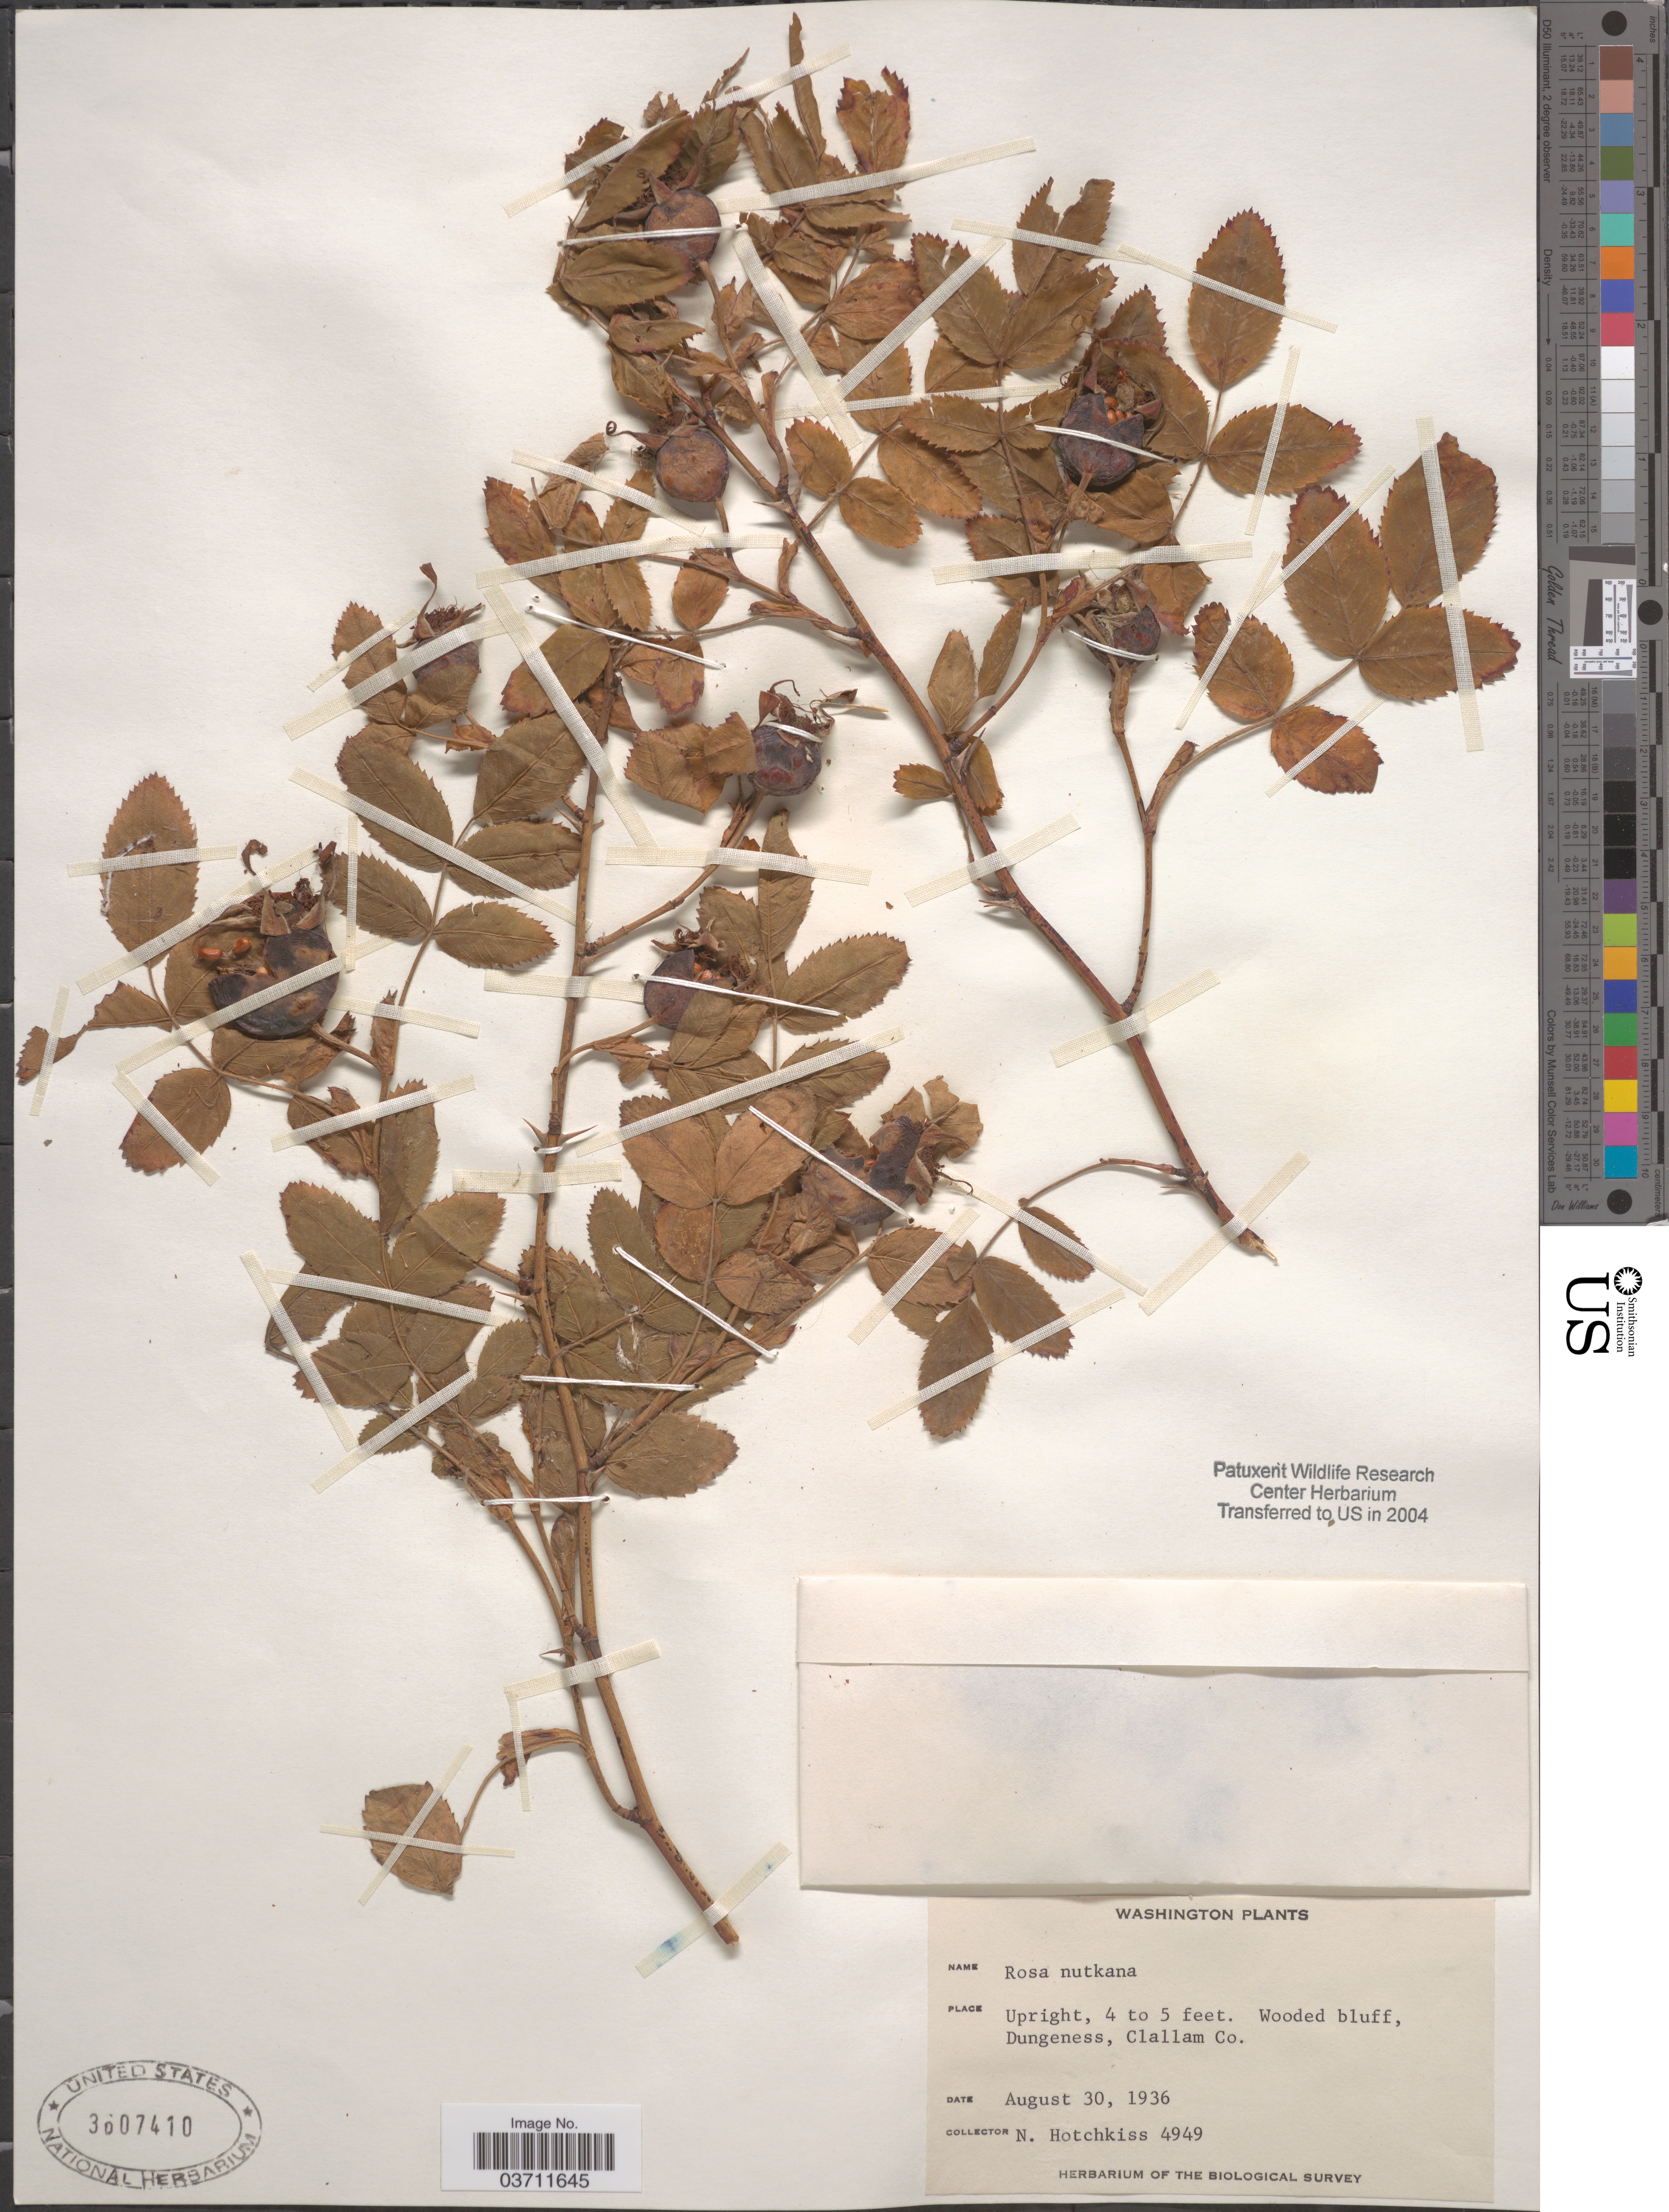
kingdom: Plantae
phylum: Tracheophyta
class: Magnoliopsida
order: Rosales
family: Rosaceae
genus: Rosa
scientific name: Rosa nutkana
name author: C. Presl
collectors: N. Hotchkiss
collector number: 4949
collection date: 1936-08-30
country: United States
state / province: Washington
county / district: Clallam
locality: Dungeness, Clallam Co.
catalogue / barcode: US 3607410